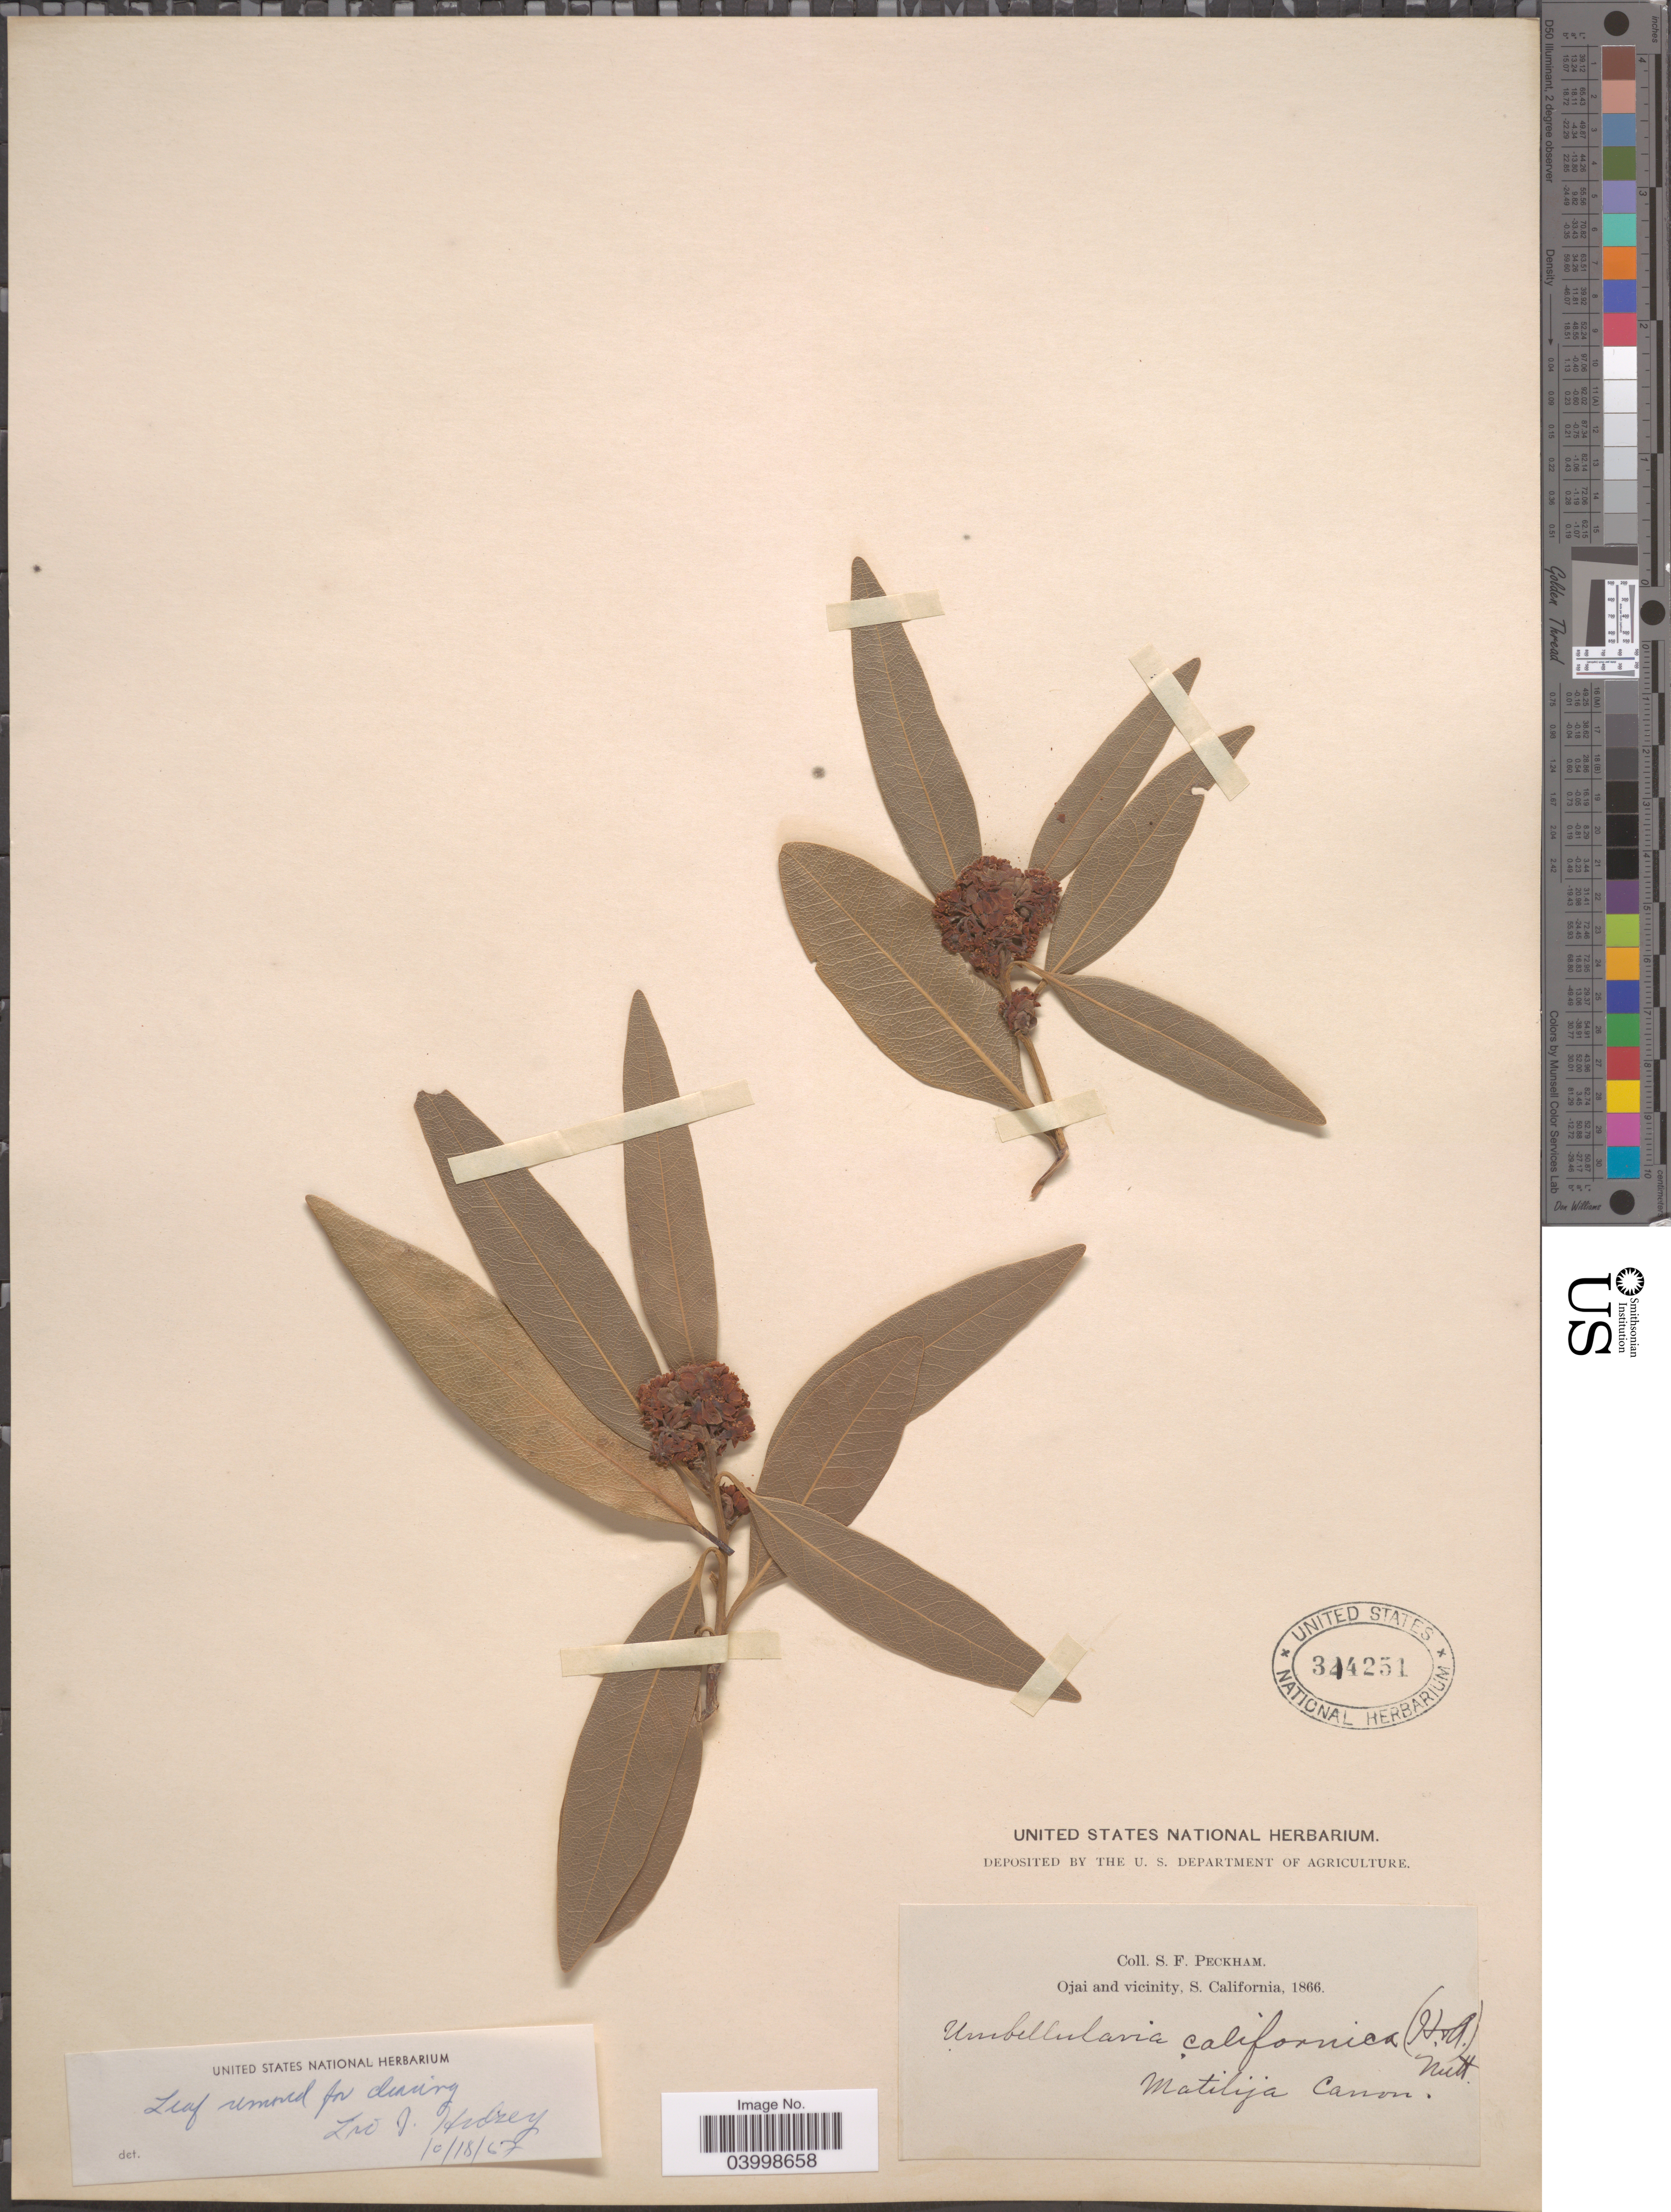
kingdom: Plantae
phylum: Tracheophyta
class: Magnoliopsida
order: Laurales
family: Lauraceae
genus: Umbellularia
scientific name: Umbellularia californica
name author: (Hook. & Arn.) Nutt.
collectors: S. Peckham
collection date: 1866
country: United States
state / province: California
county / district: Ventura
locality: Ojai and vicinity, S. California. Matilija Canon.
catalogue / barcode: US 314251